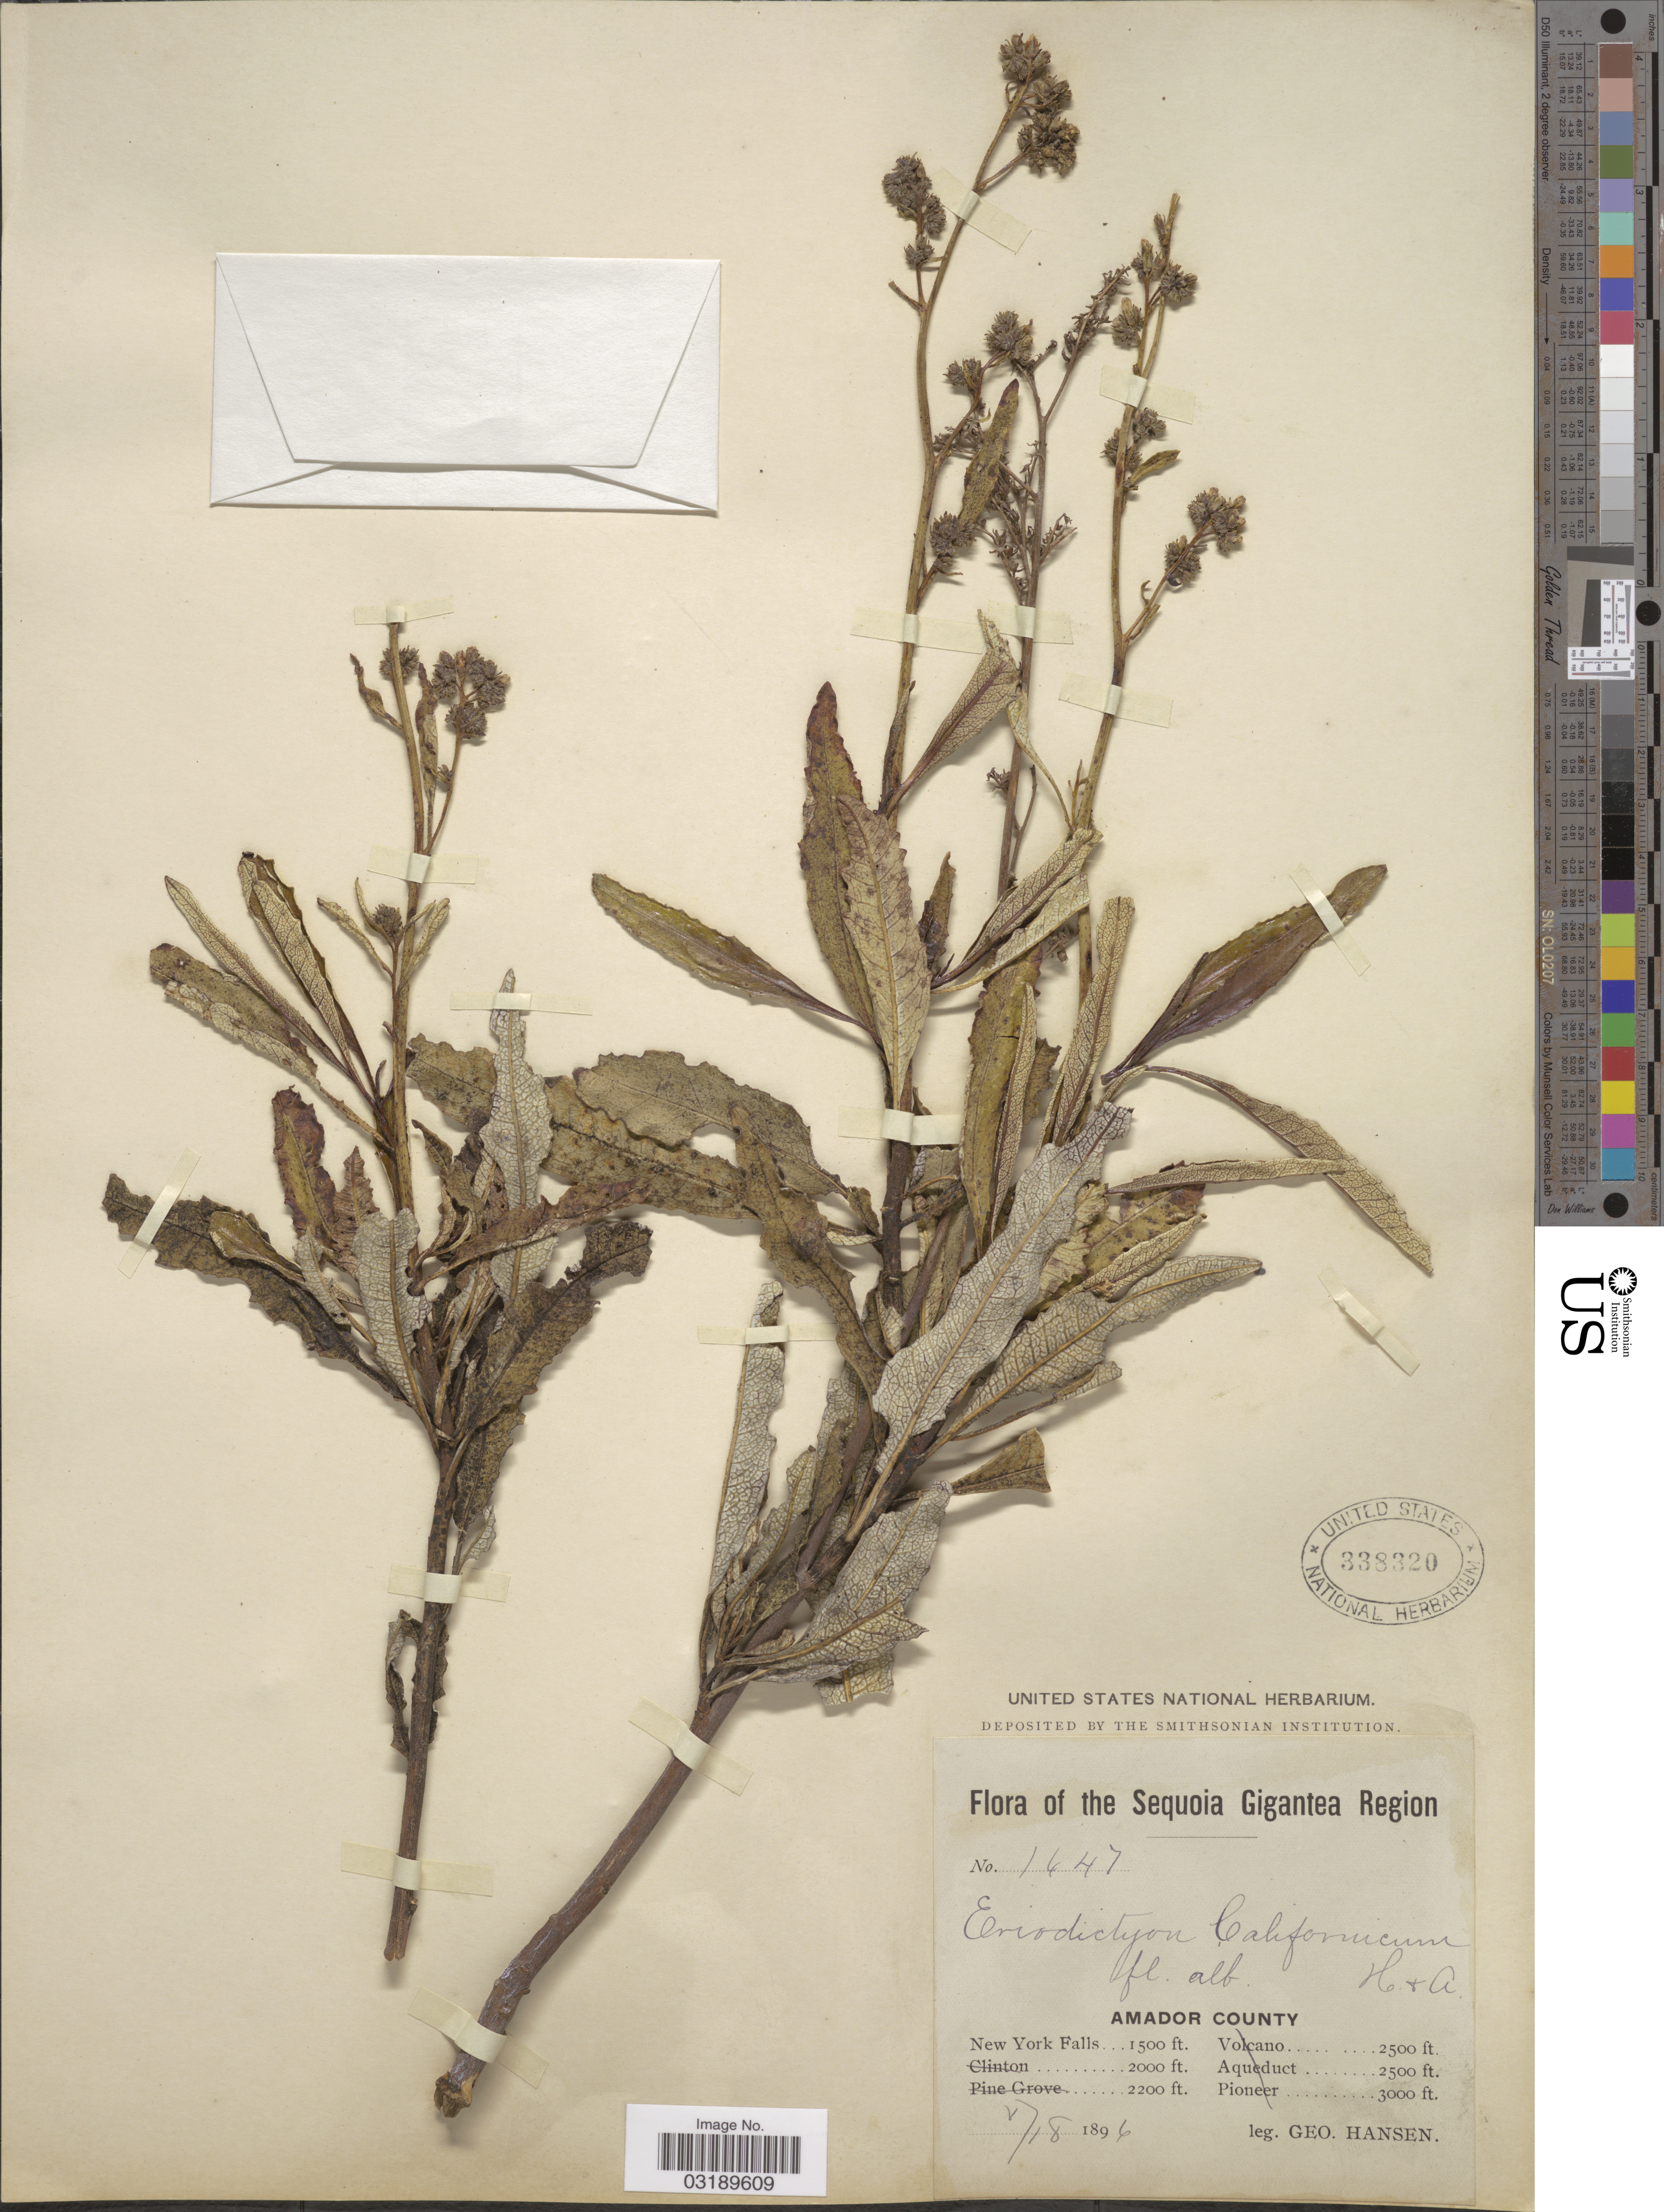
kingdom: Plantae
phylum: Tracheophyta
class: Magnoliopsida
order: Boraginales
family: Namaceae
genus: Eriodictyon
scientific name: Eriodictyon californicum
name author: (Hook. & Arn.) Torr.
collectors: G. Hansen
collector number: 1647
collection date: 1896-05-18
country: United States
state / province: California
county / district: Amador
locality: Sequoia Gigantea Region. Amador County. New York Falls.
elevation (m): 457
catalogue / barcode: US 338320